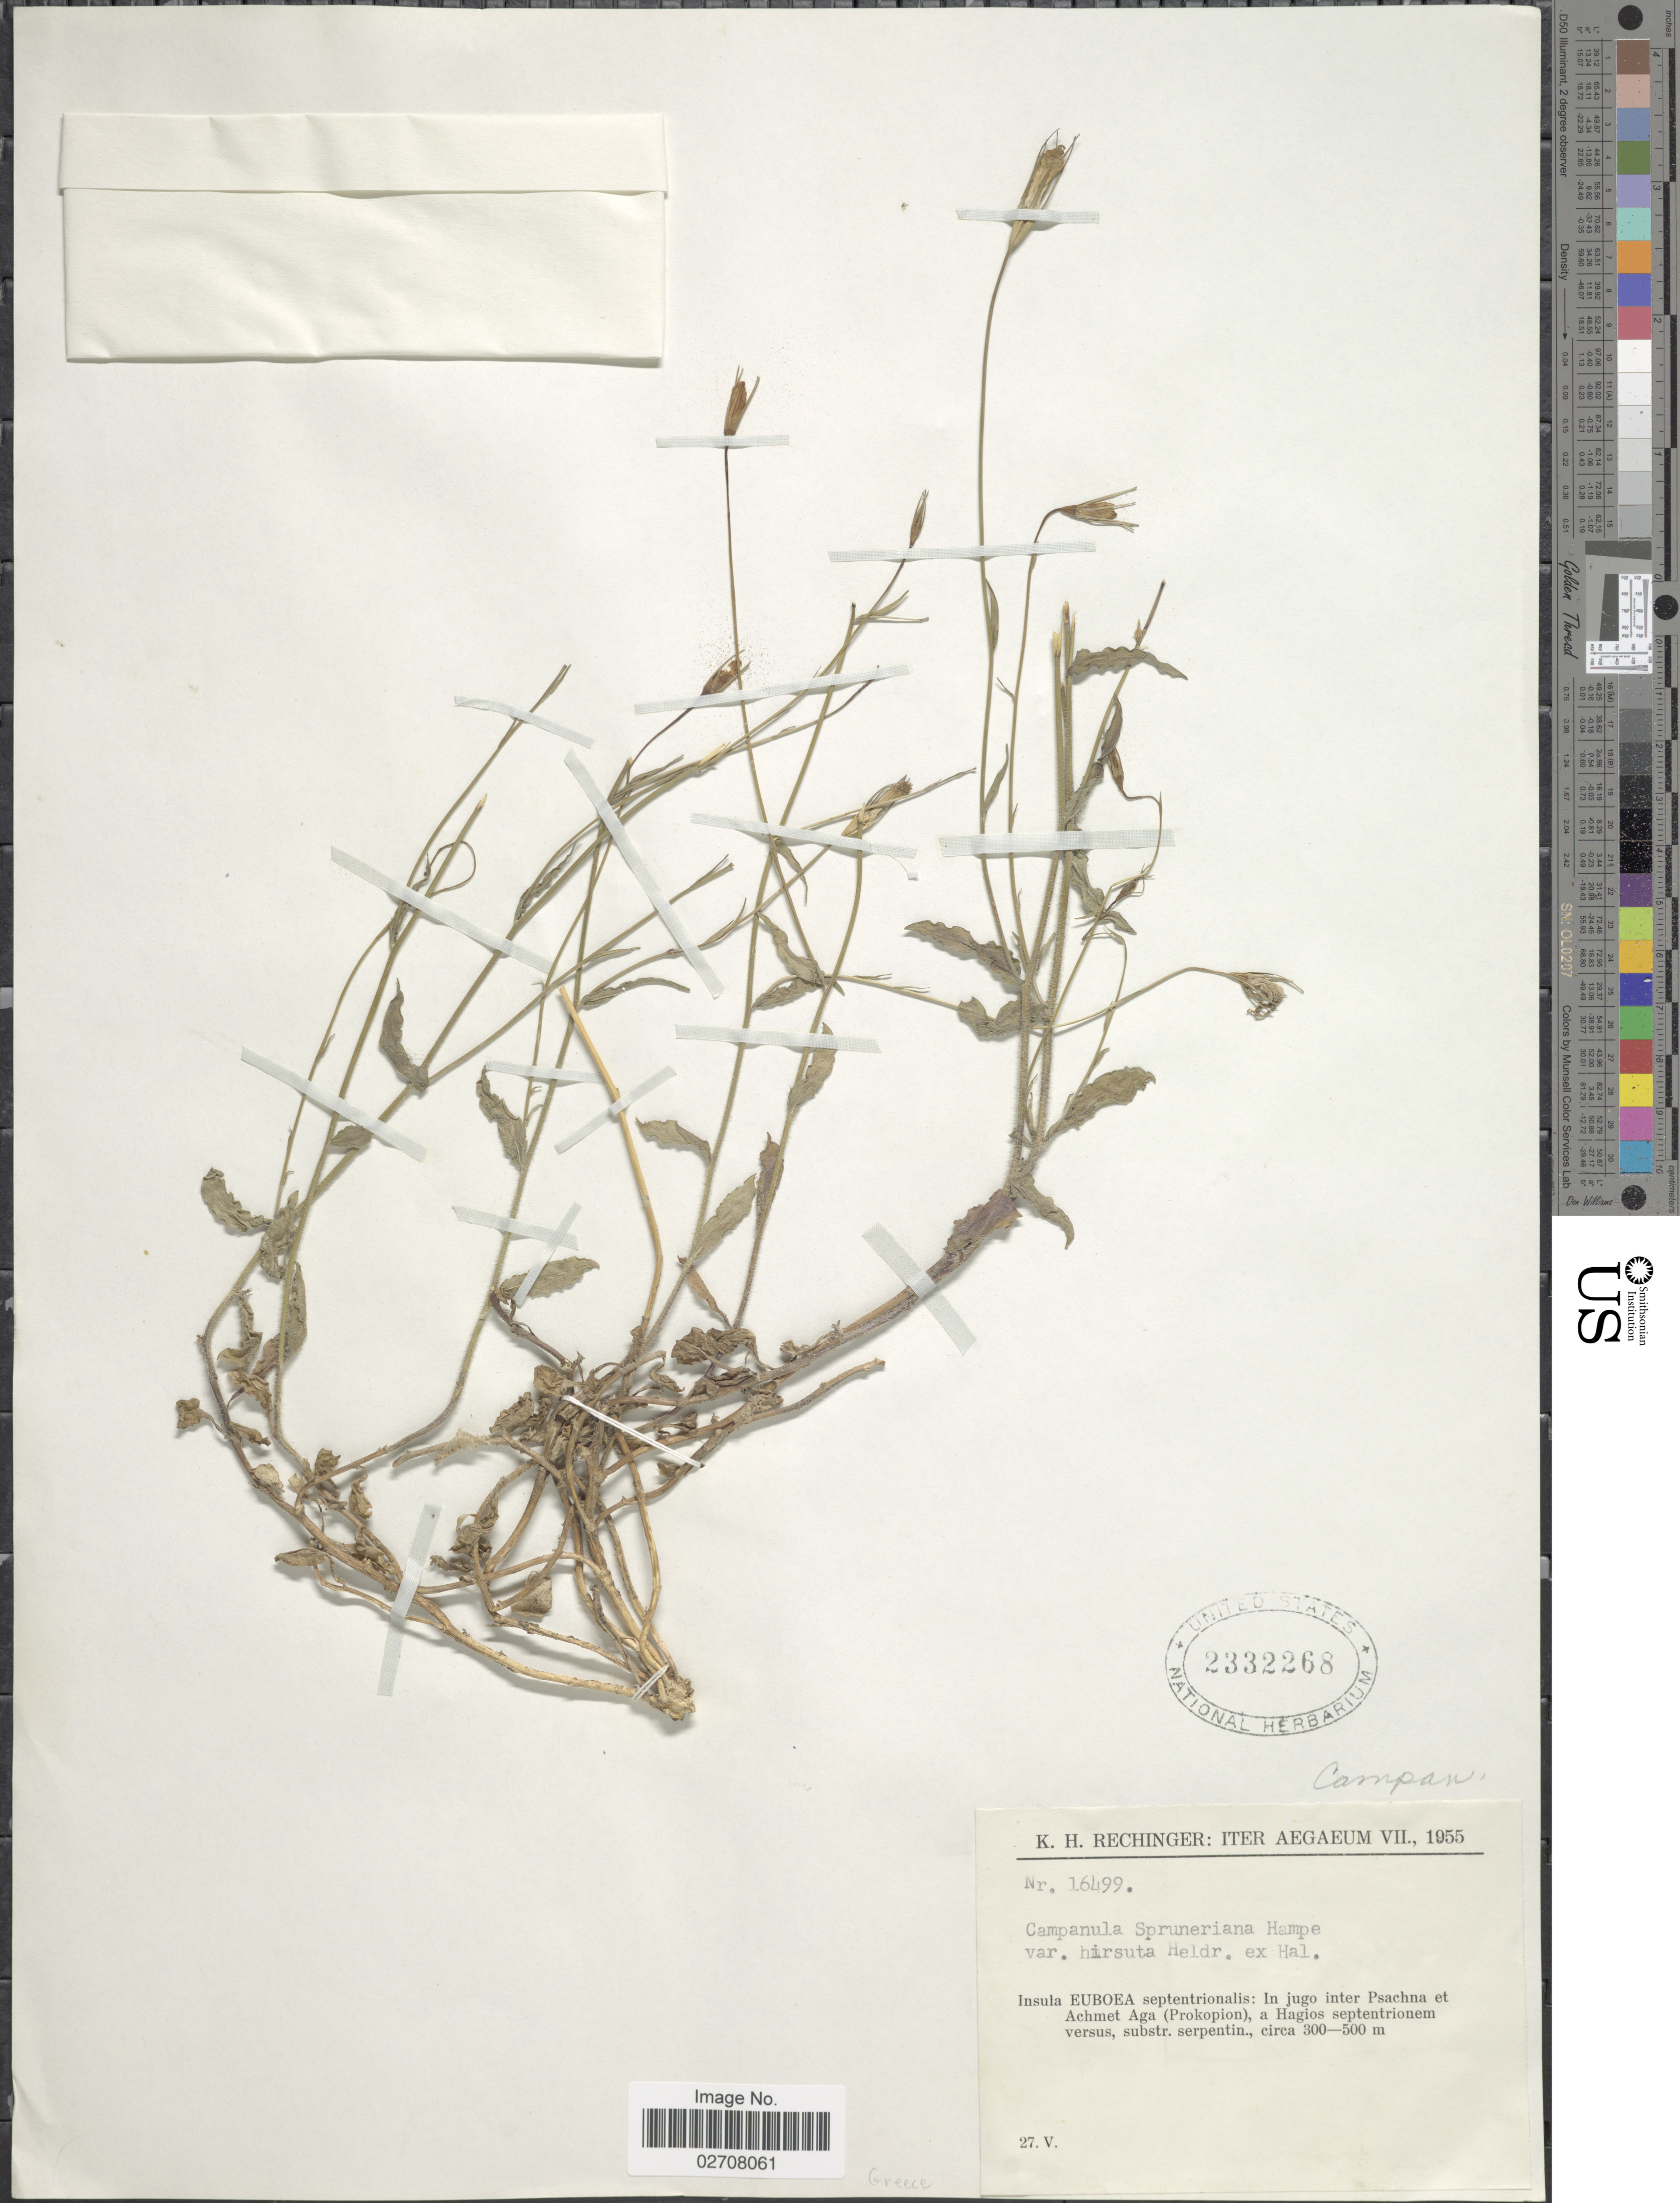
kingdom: Plantae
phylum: Tracheophyta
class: Magnoliopsida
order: Asterales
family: Campanulaceae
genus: Campanula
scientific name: Campanula spruneriana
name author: Hampe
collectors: K. H. Rechinger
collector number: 16499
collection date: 1955-05-27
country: Greece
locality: Aegaeum, Insula Euboea septentrionalis: in jugo inter Psachna et Achmet Aga (Prokopion), a Hagios septentrionem versus, substr. serpentin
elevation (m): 300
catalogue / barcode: US 2332268